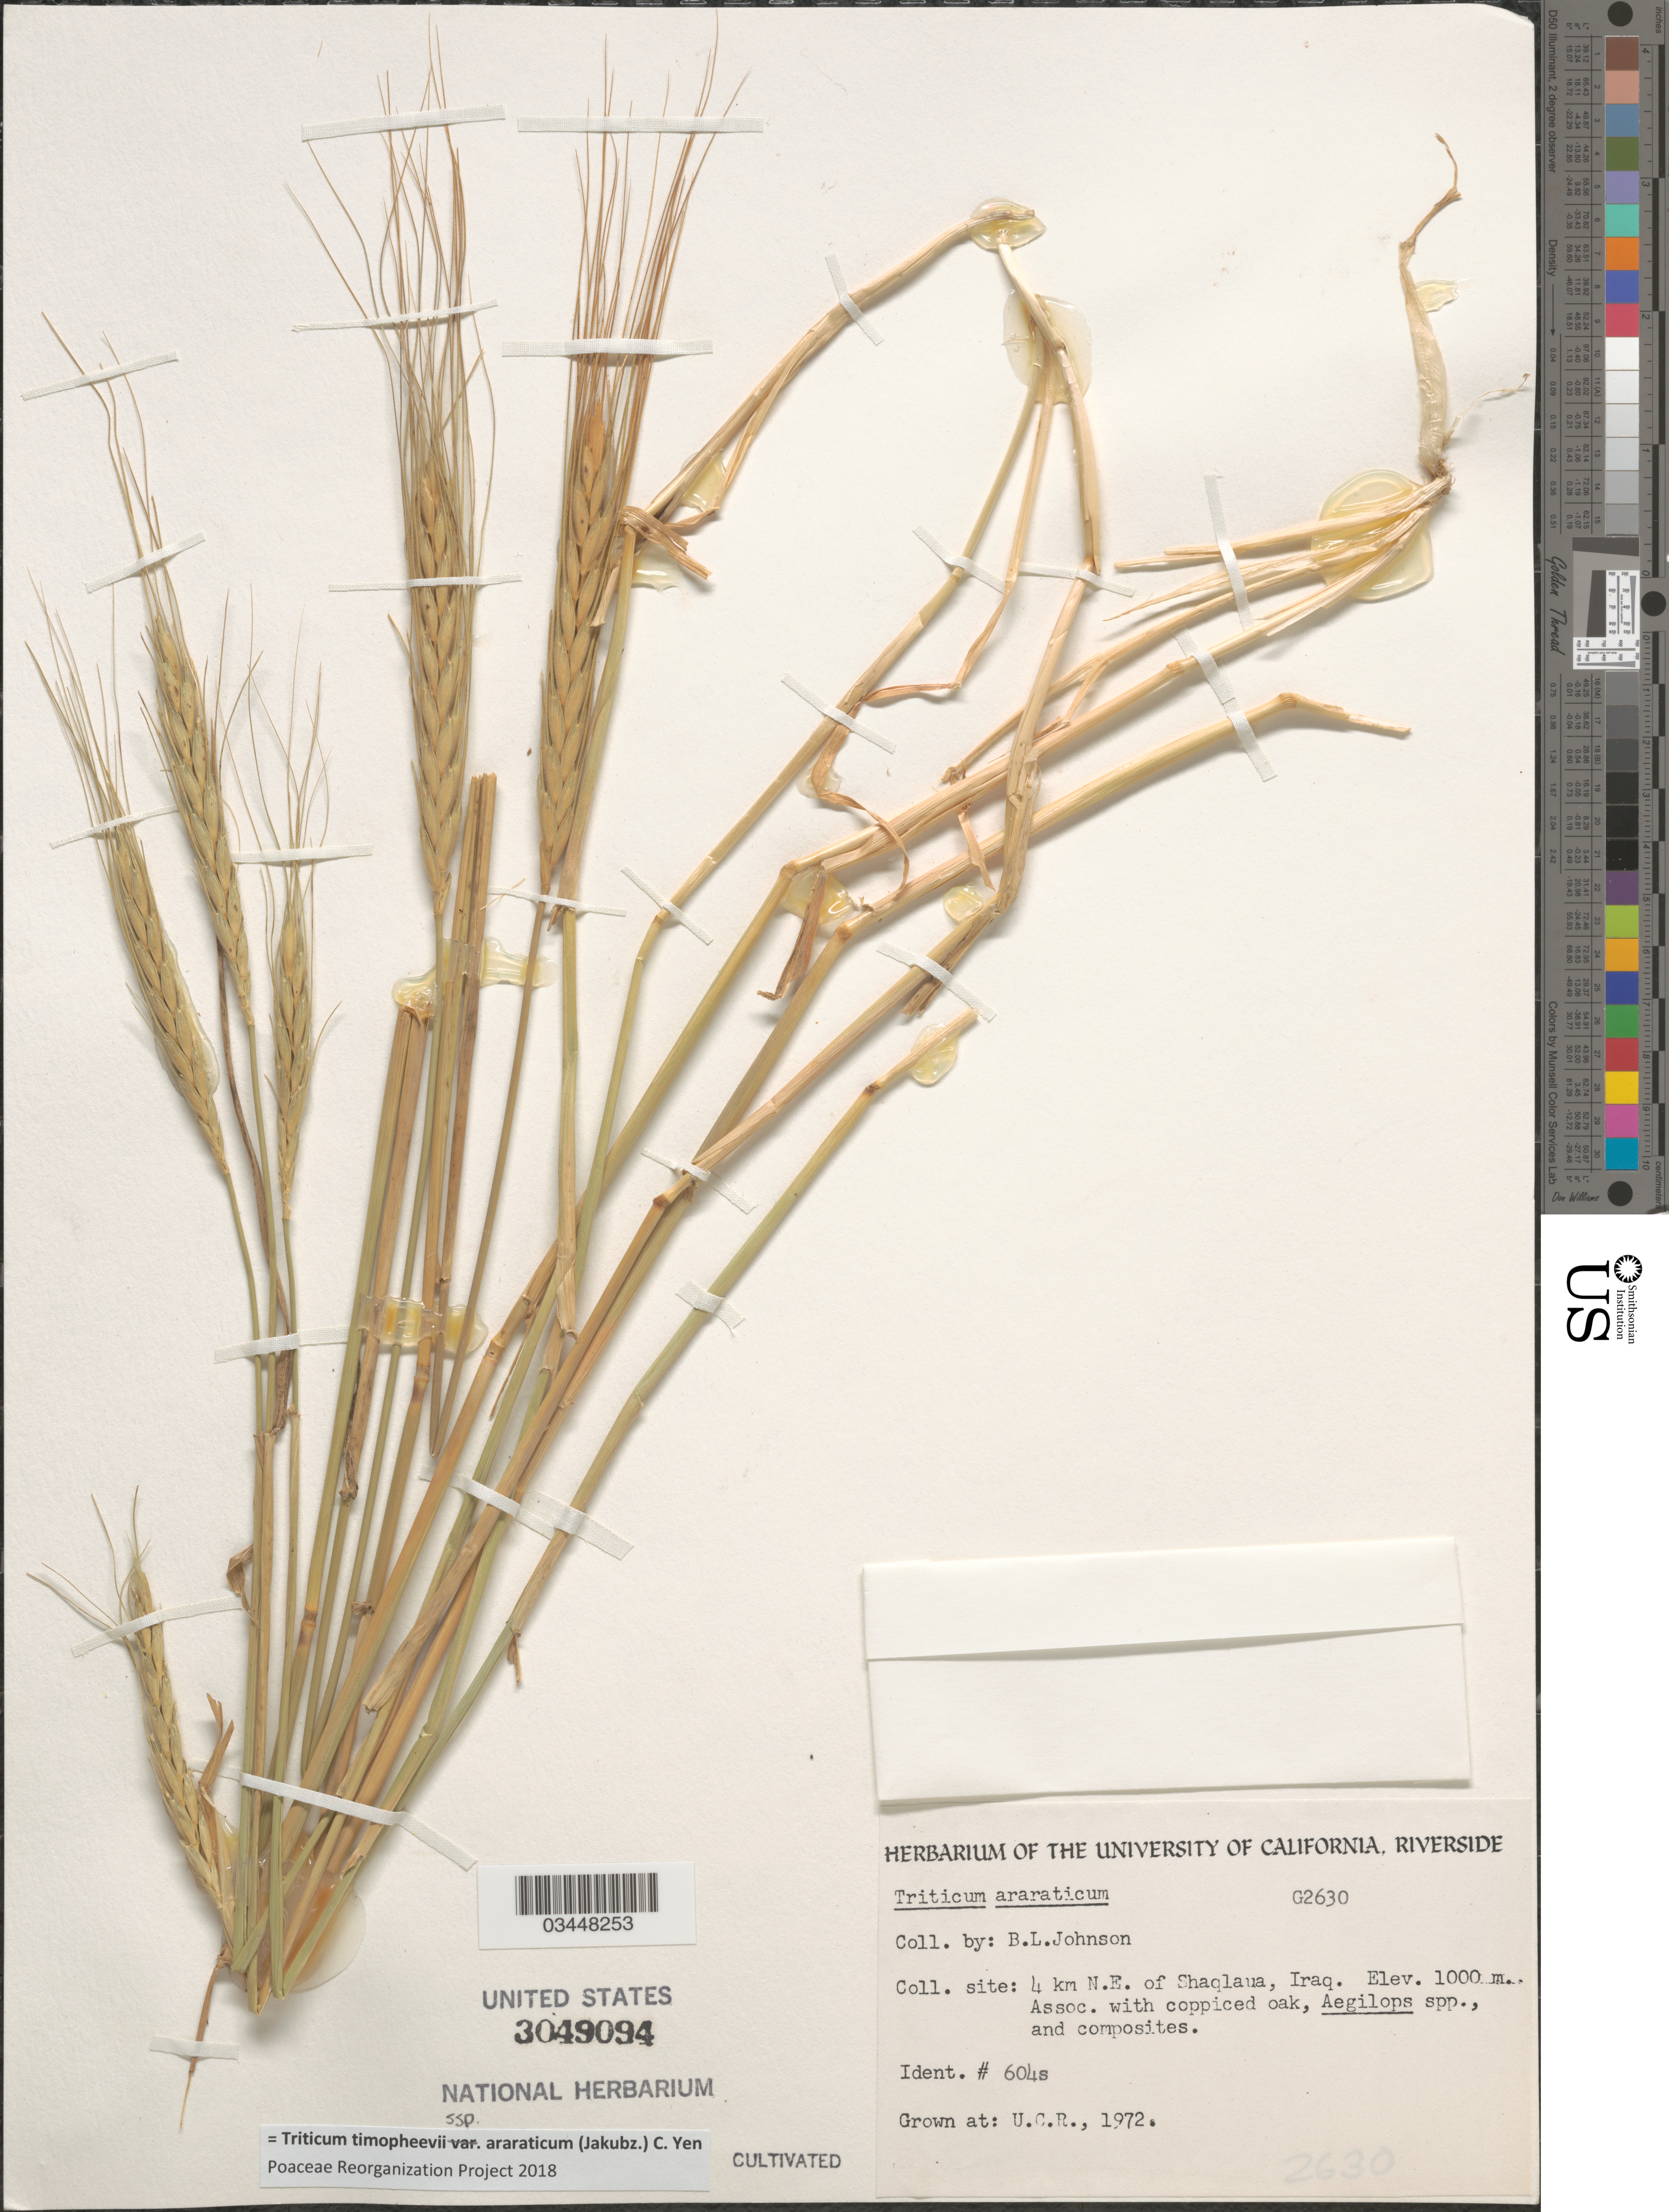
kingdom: Plantae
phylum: Tracheophyta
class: Liliopsida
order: Poales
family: Poaceae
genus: Triticum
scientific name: Triticum timopheevii subsp. araraticum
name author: (Jakubz.) C. Yen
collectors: ex herb. Univ. of California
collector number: G2630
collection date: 1972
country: United States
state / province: California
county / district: Riverside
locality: U.C.R.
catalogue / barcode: US 3049094